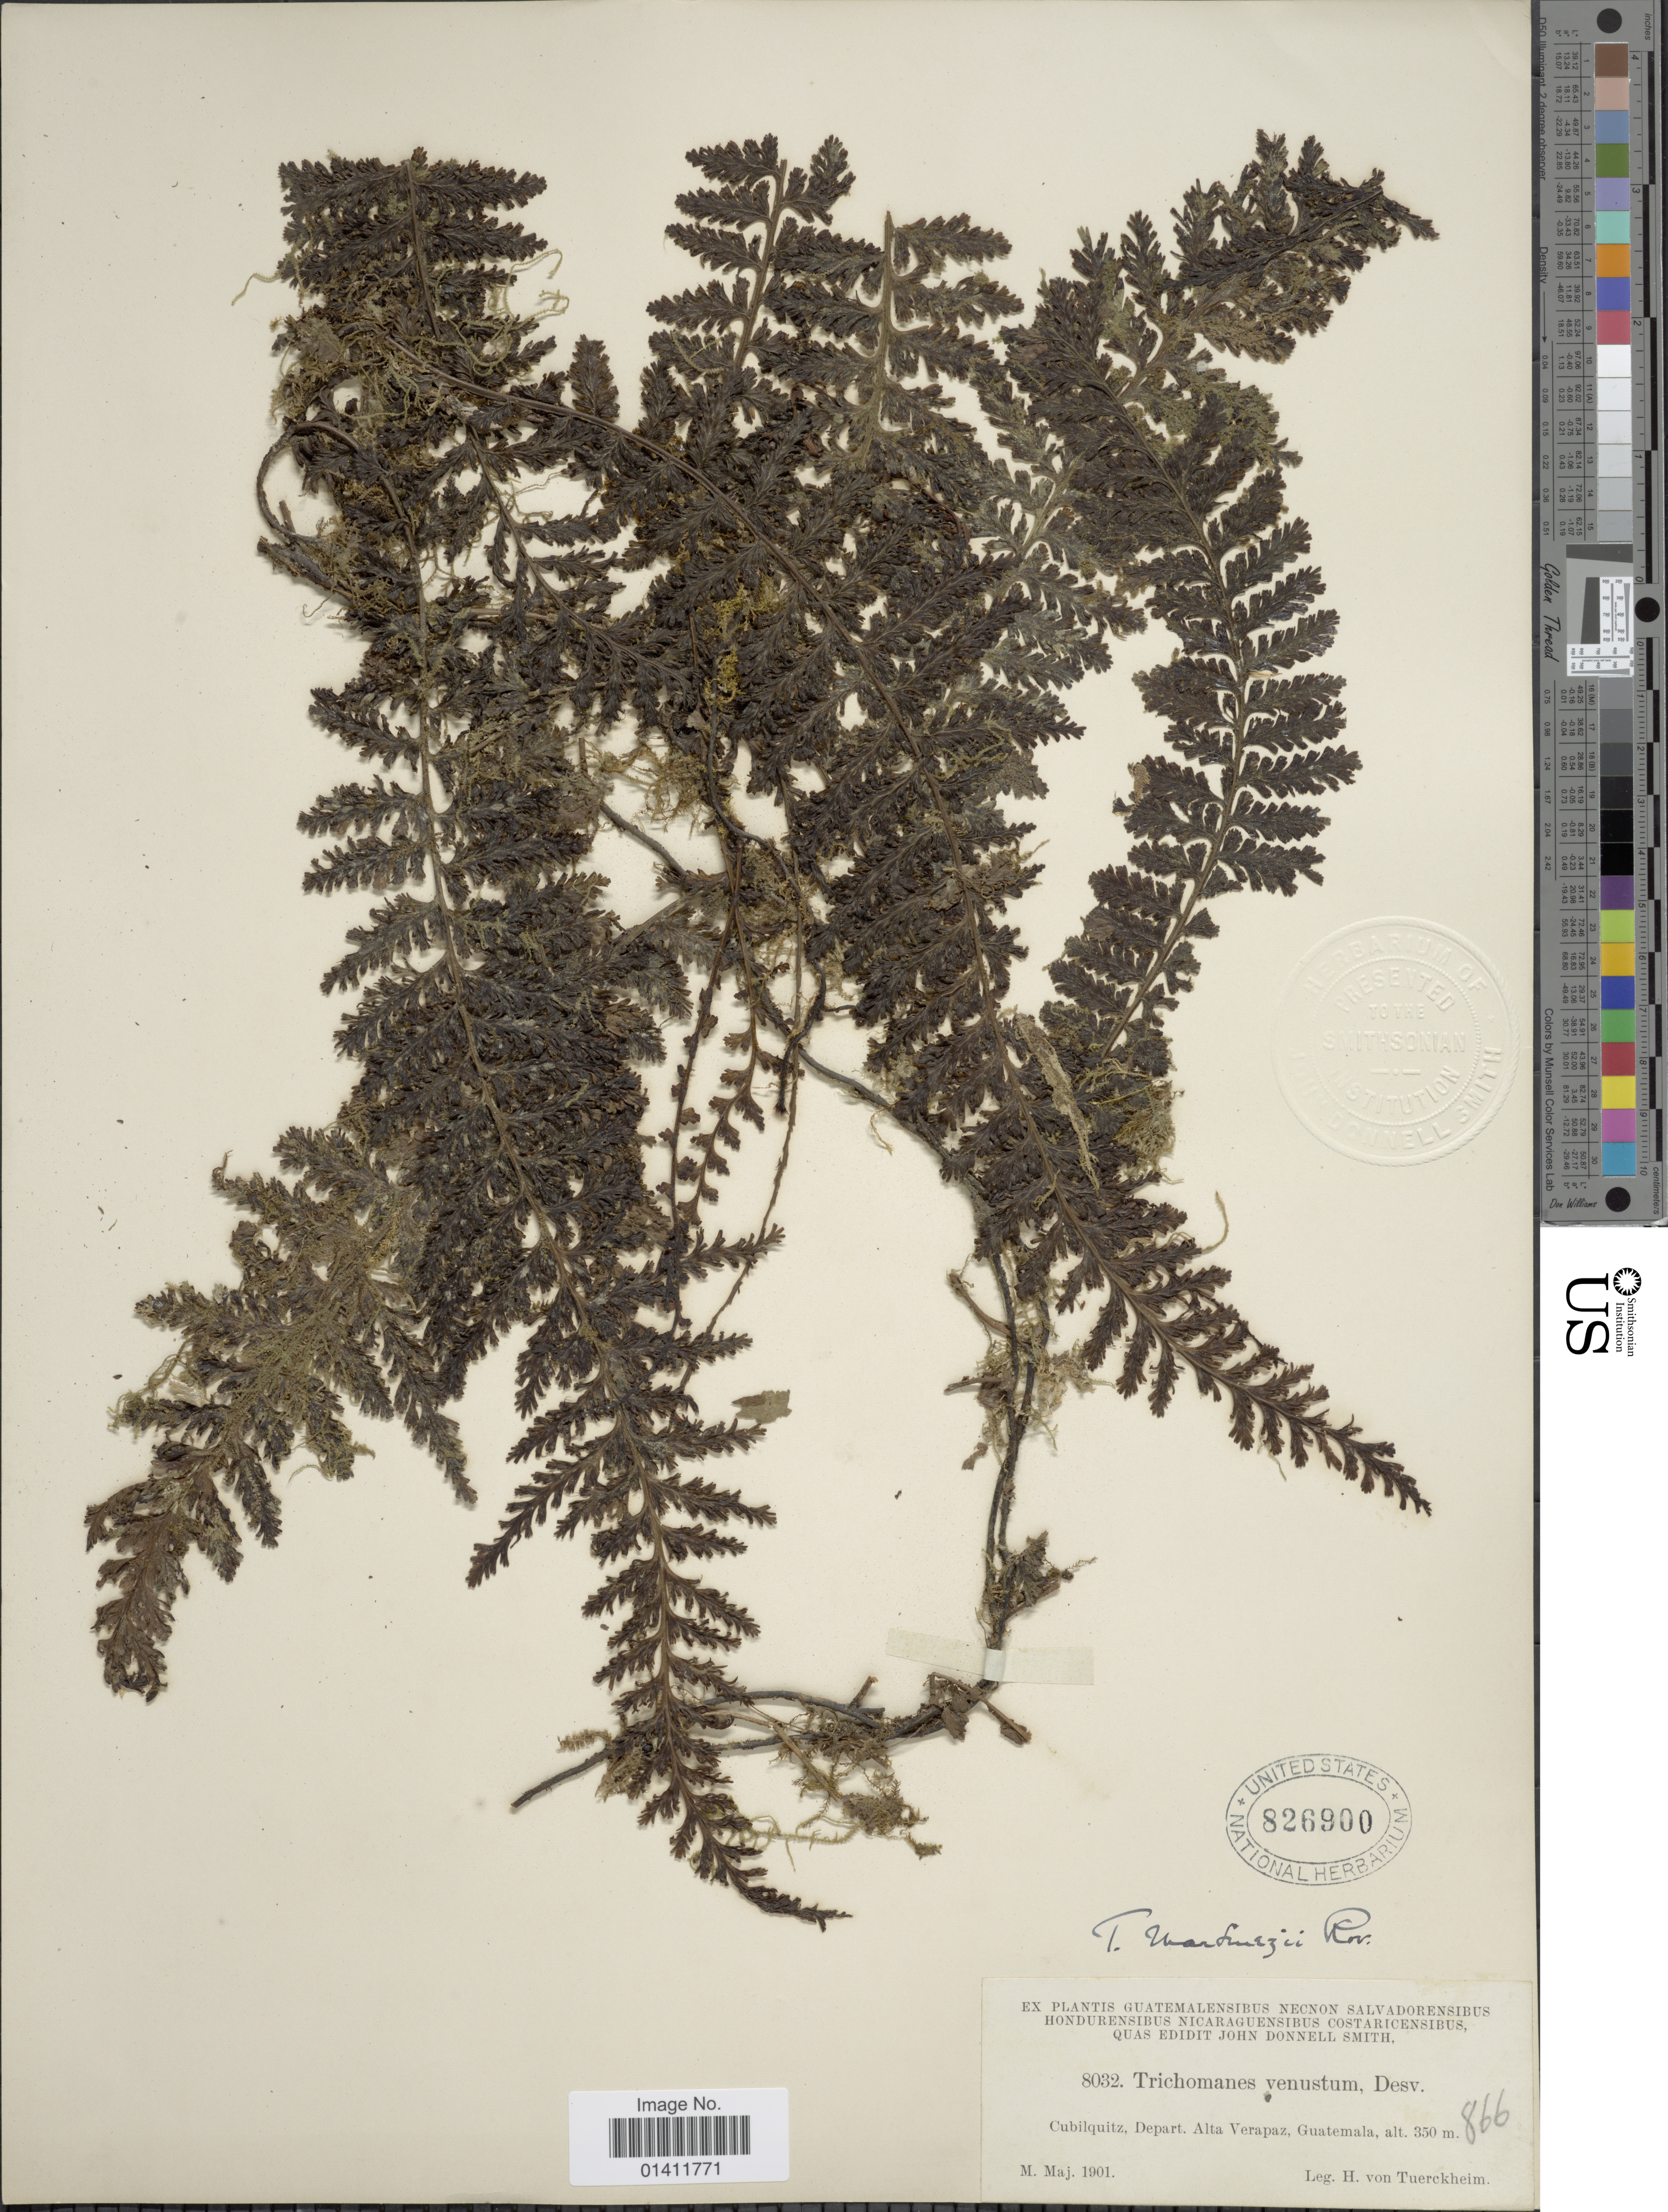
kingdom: Plantae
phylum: Tracheophyta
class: Polypodiopsida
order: Hymenophyllales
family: Hymenophyllaceae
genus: Vandenboschia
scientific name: Vandenboschia collariata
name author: (Bosch) Ebihara & K. Iwats.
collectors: H. von Türckheim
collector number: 8032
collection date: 1901-05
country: Guatemala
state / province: Alta Verapaz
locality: Cubilquitz, Depart. Alta Verapaz.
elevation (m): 350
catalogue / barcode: US 826900